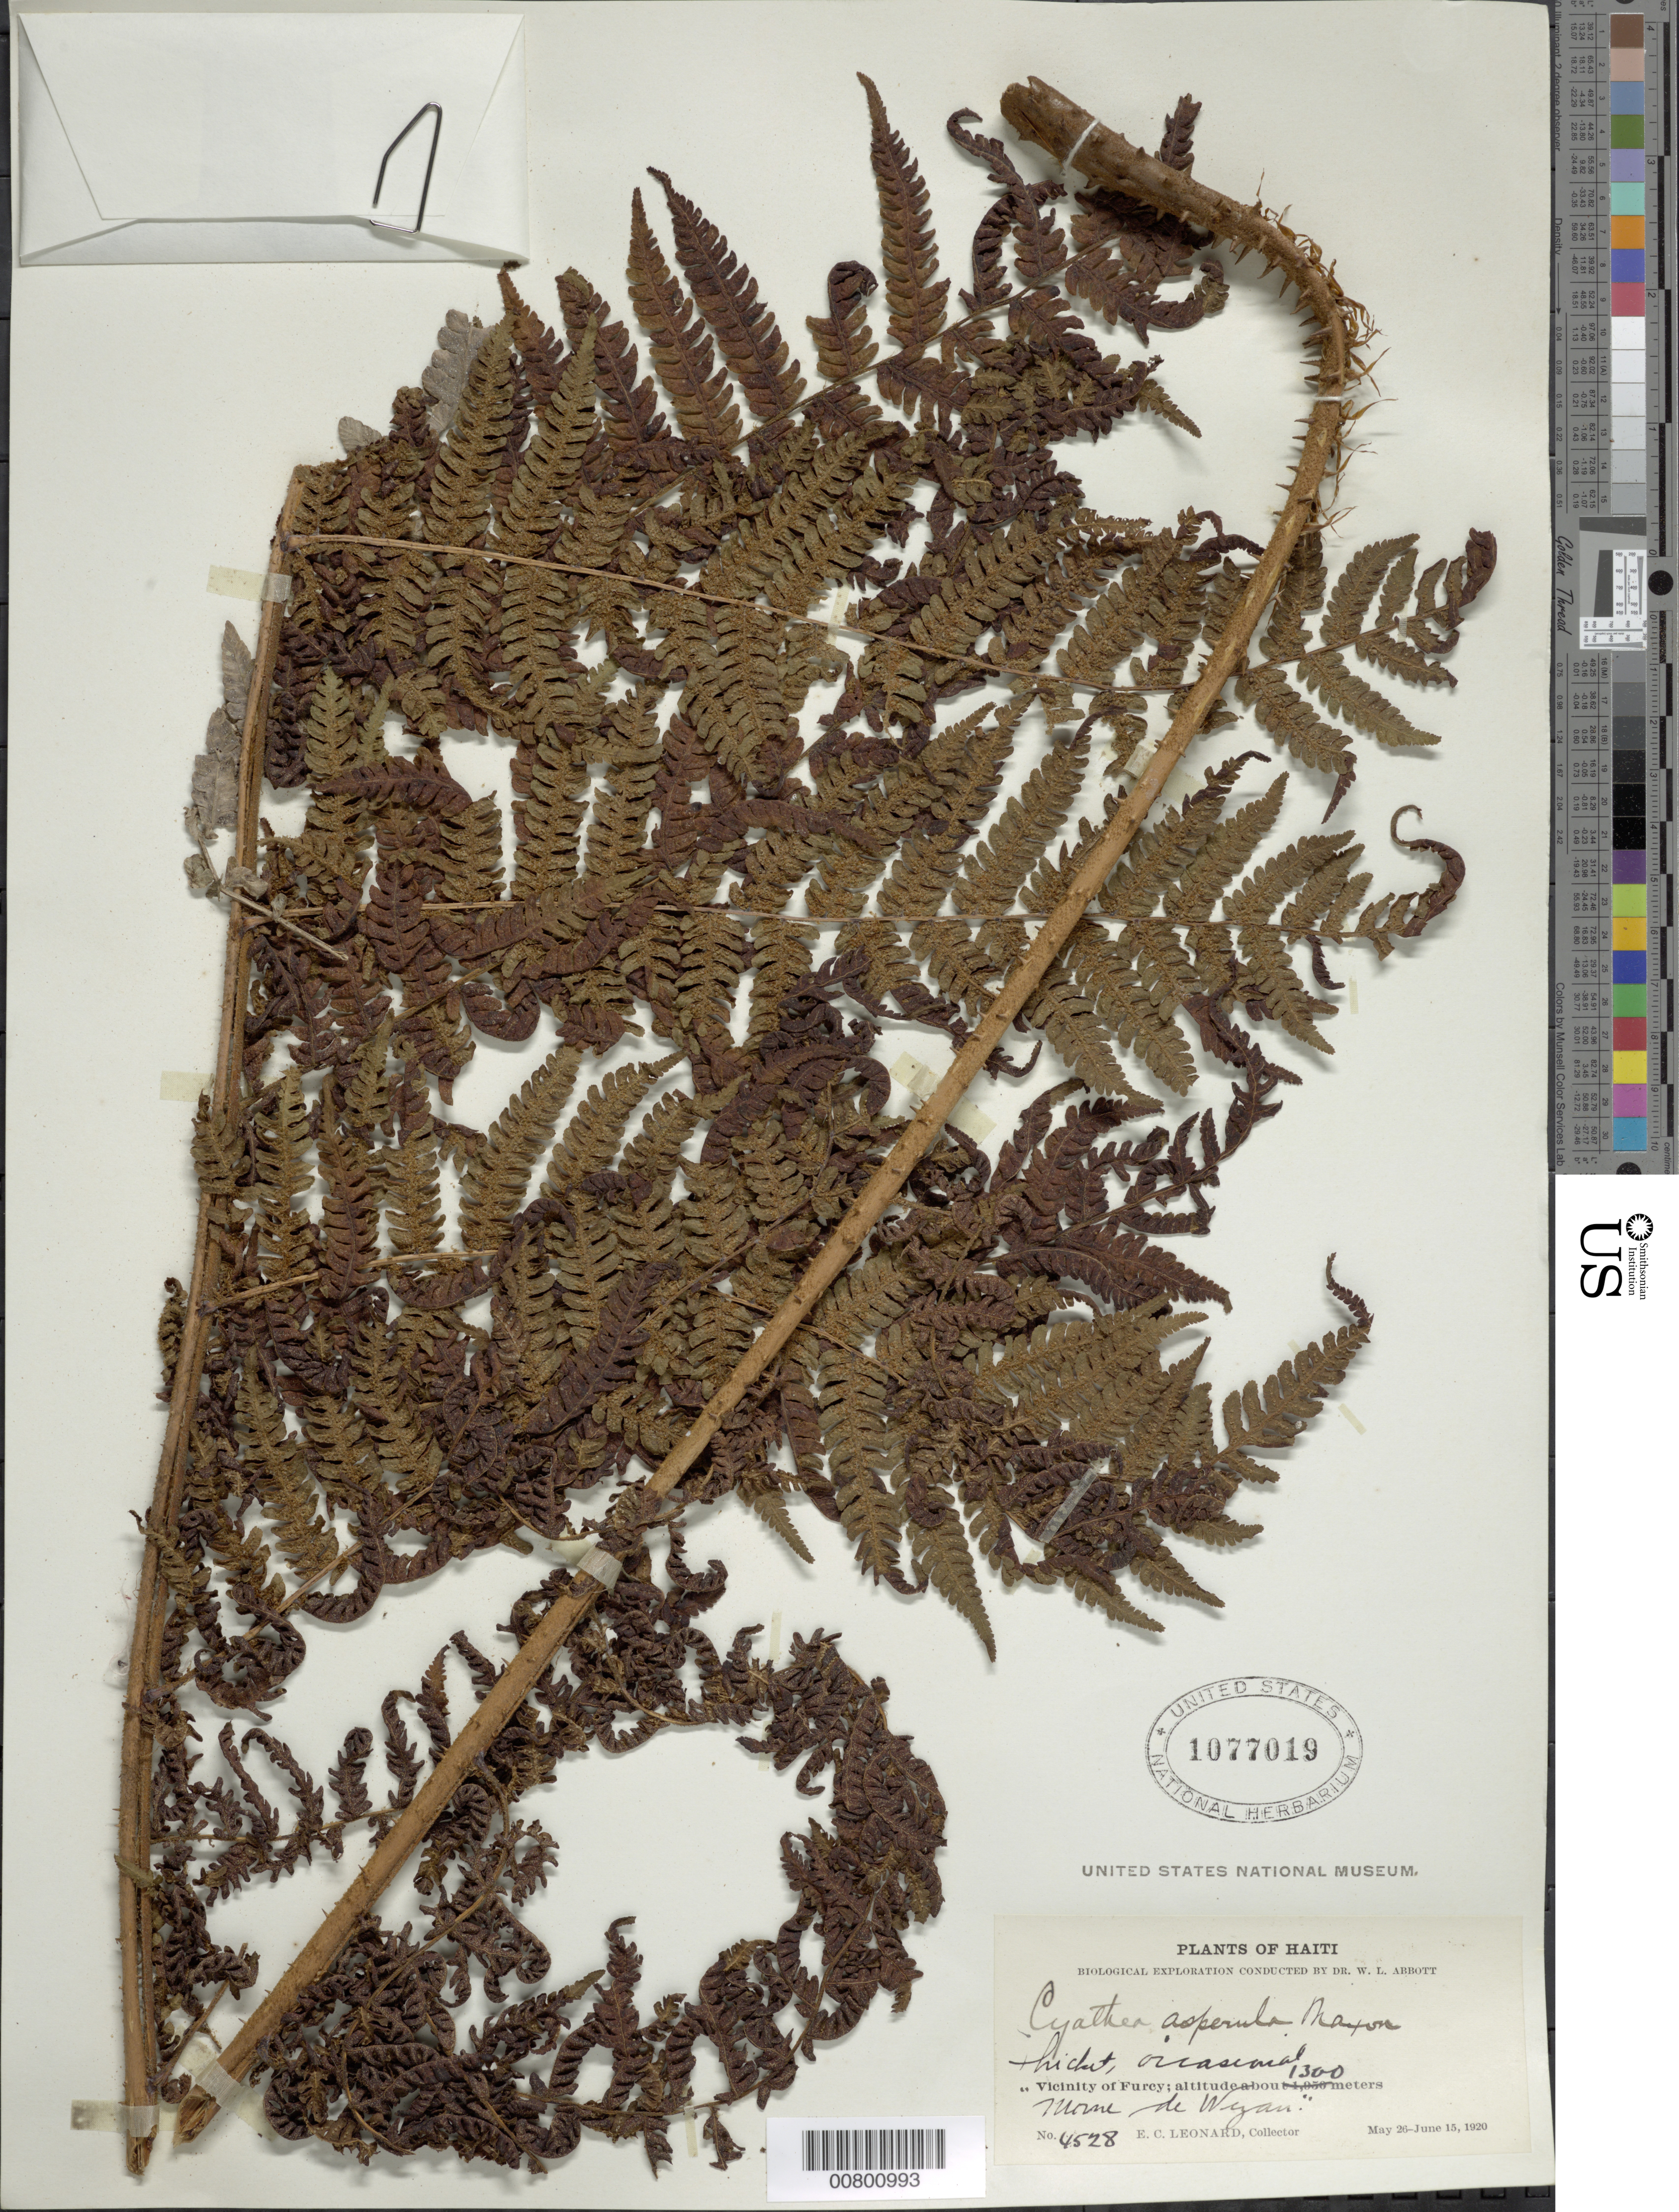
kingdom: Plantae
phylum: Tracheophyta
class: Polypodiopsida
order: Cyatheales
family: Cyatheaceae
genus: Cyathea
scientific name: Cyathea furfuracea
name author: Christ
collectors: E. C. Leonard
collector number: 4528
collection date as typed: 26 May 1920 to 15 Jun 1920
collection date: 1920-05-26/1920-06-15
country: Haiti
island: Hispaniola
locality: Furcy vicinity, Morne de Weyan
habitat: Thicket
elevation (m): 1300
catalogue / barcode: US 1077019